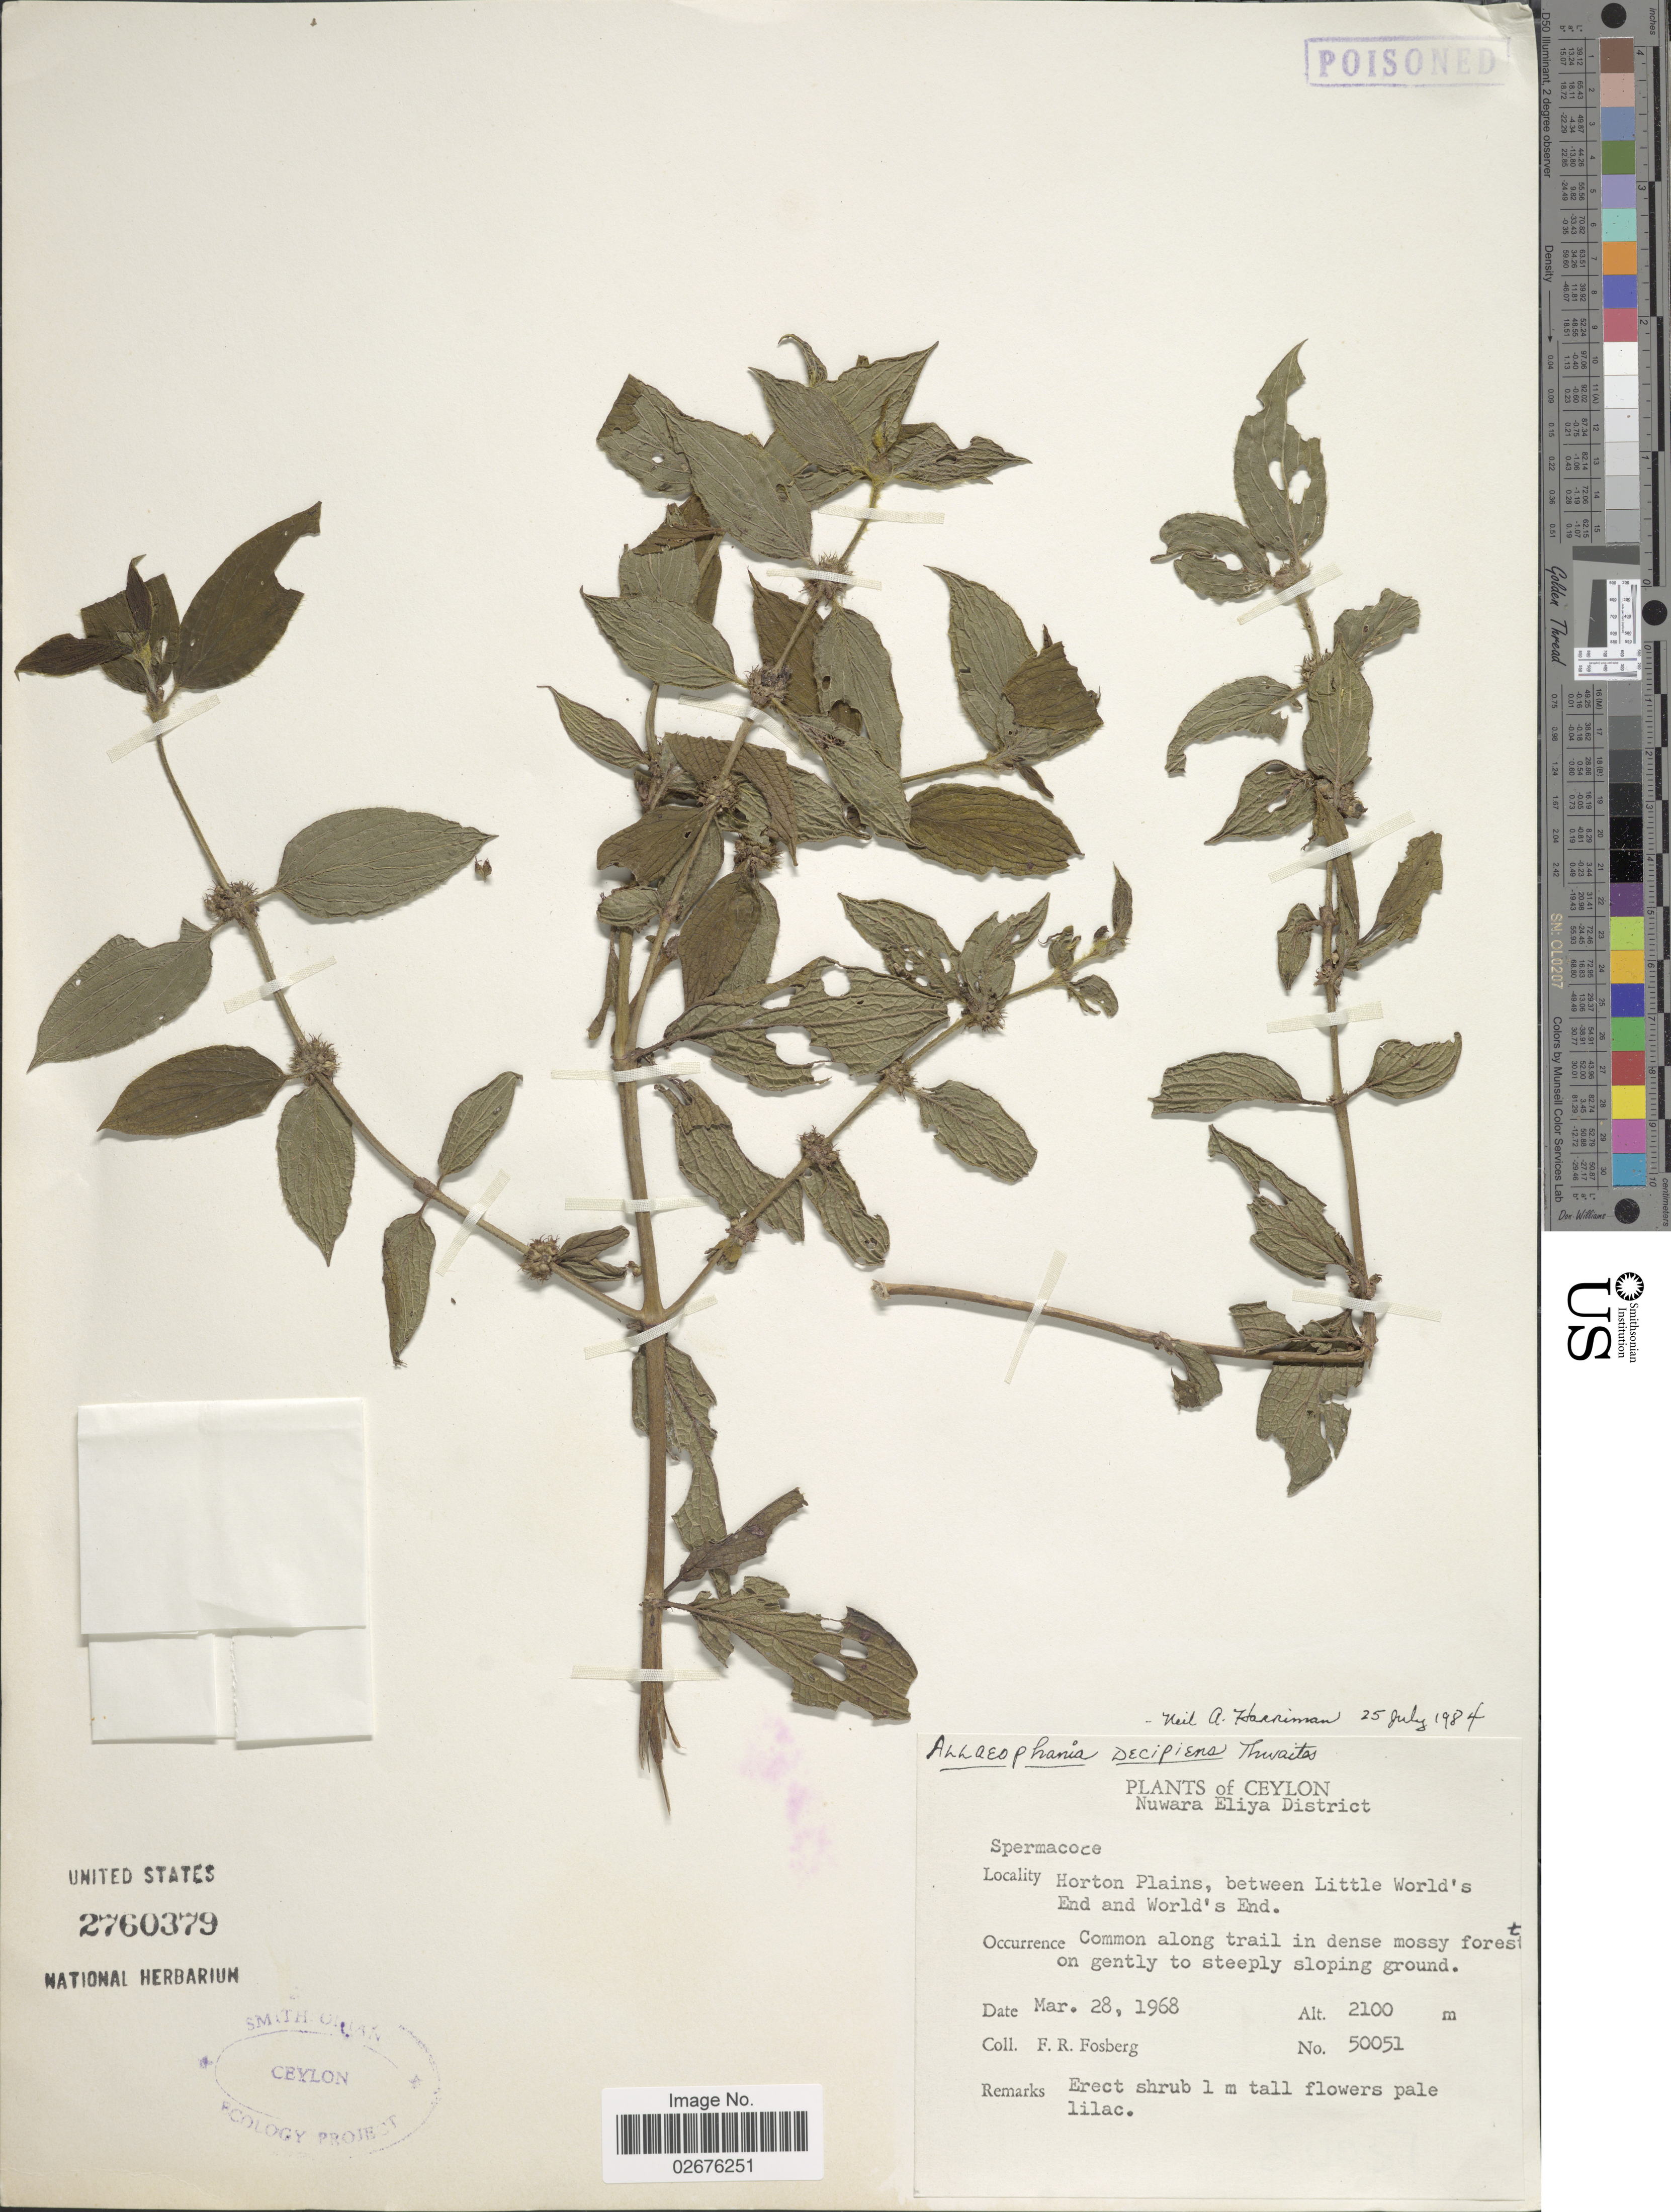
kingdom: Plantae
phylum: Tracheophyta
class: Magnoliopsida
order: Gentianales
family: Rubiaceae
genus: Allaeophania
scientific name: Allaeophania decipiens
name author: Thwaites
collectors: F. R. Fosberg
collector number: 50051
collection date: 1968-03-28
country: Sri Lanka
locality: Ceylon. Nuwara Eliya District. Horton Plains, between Little World's End and World's End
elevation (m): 2100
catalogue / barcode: US 2760379